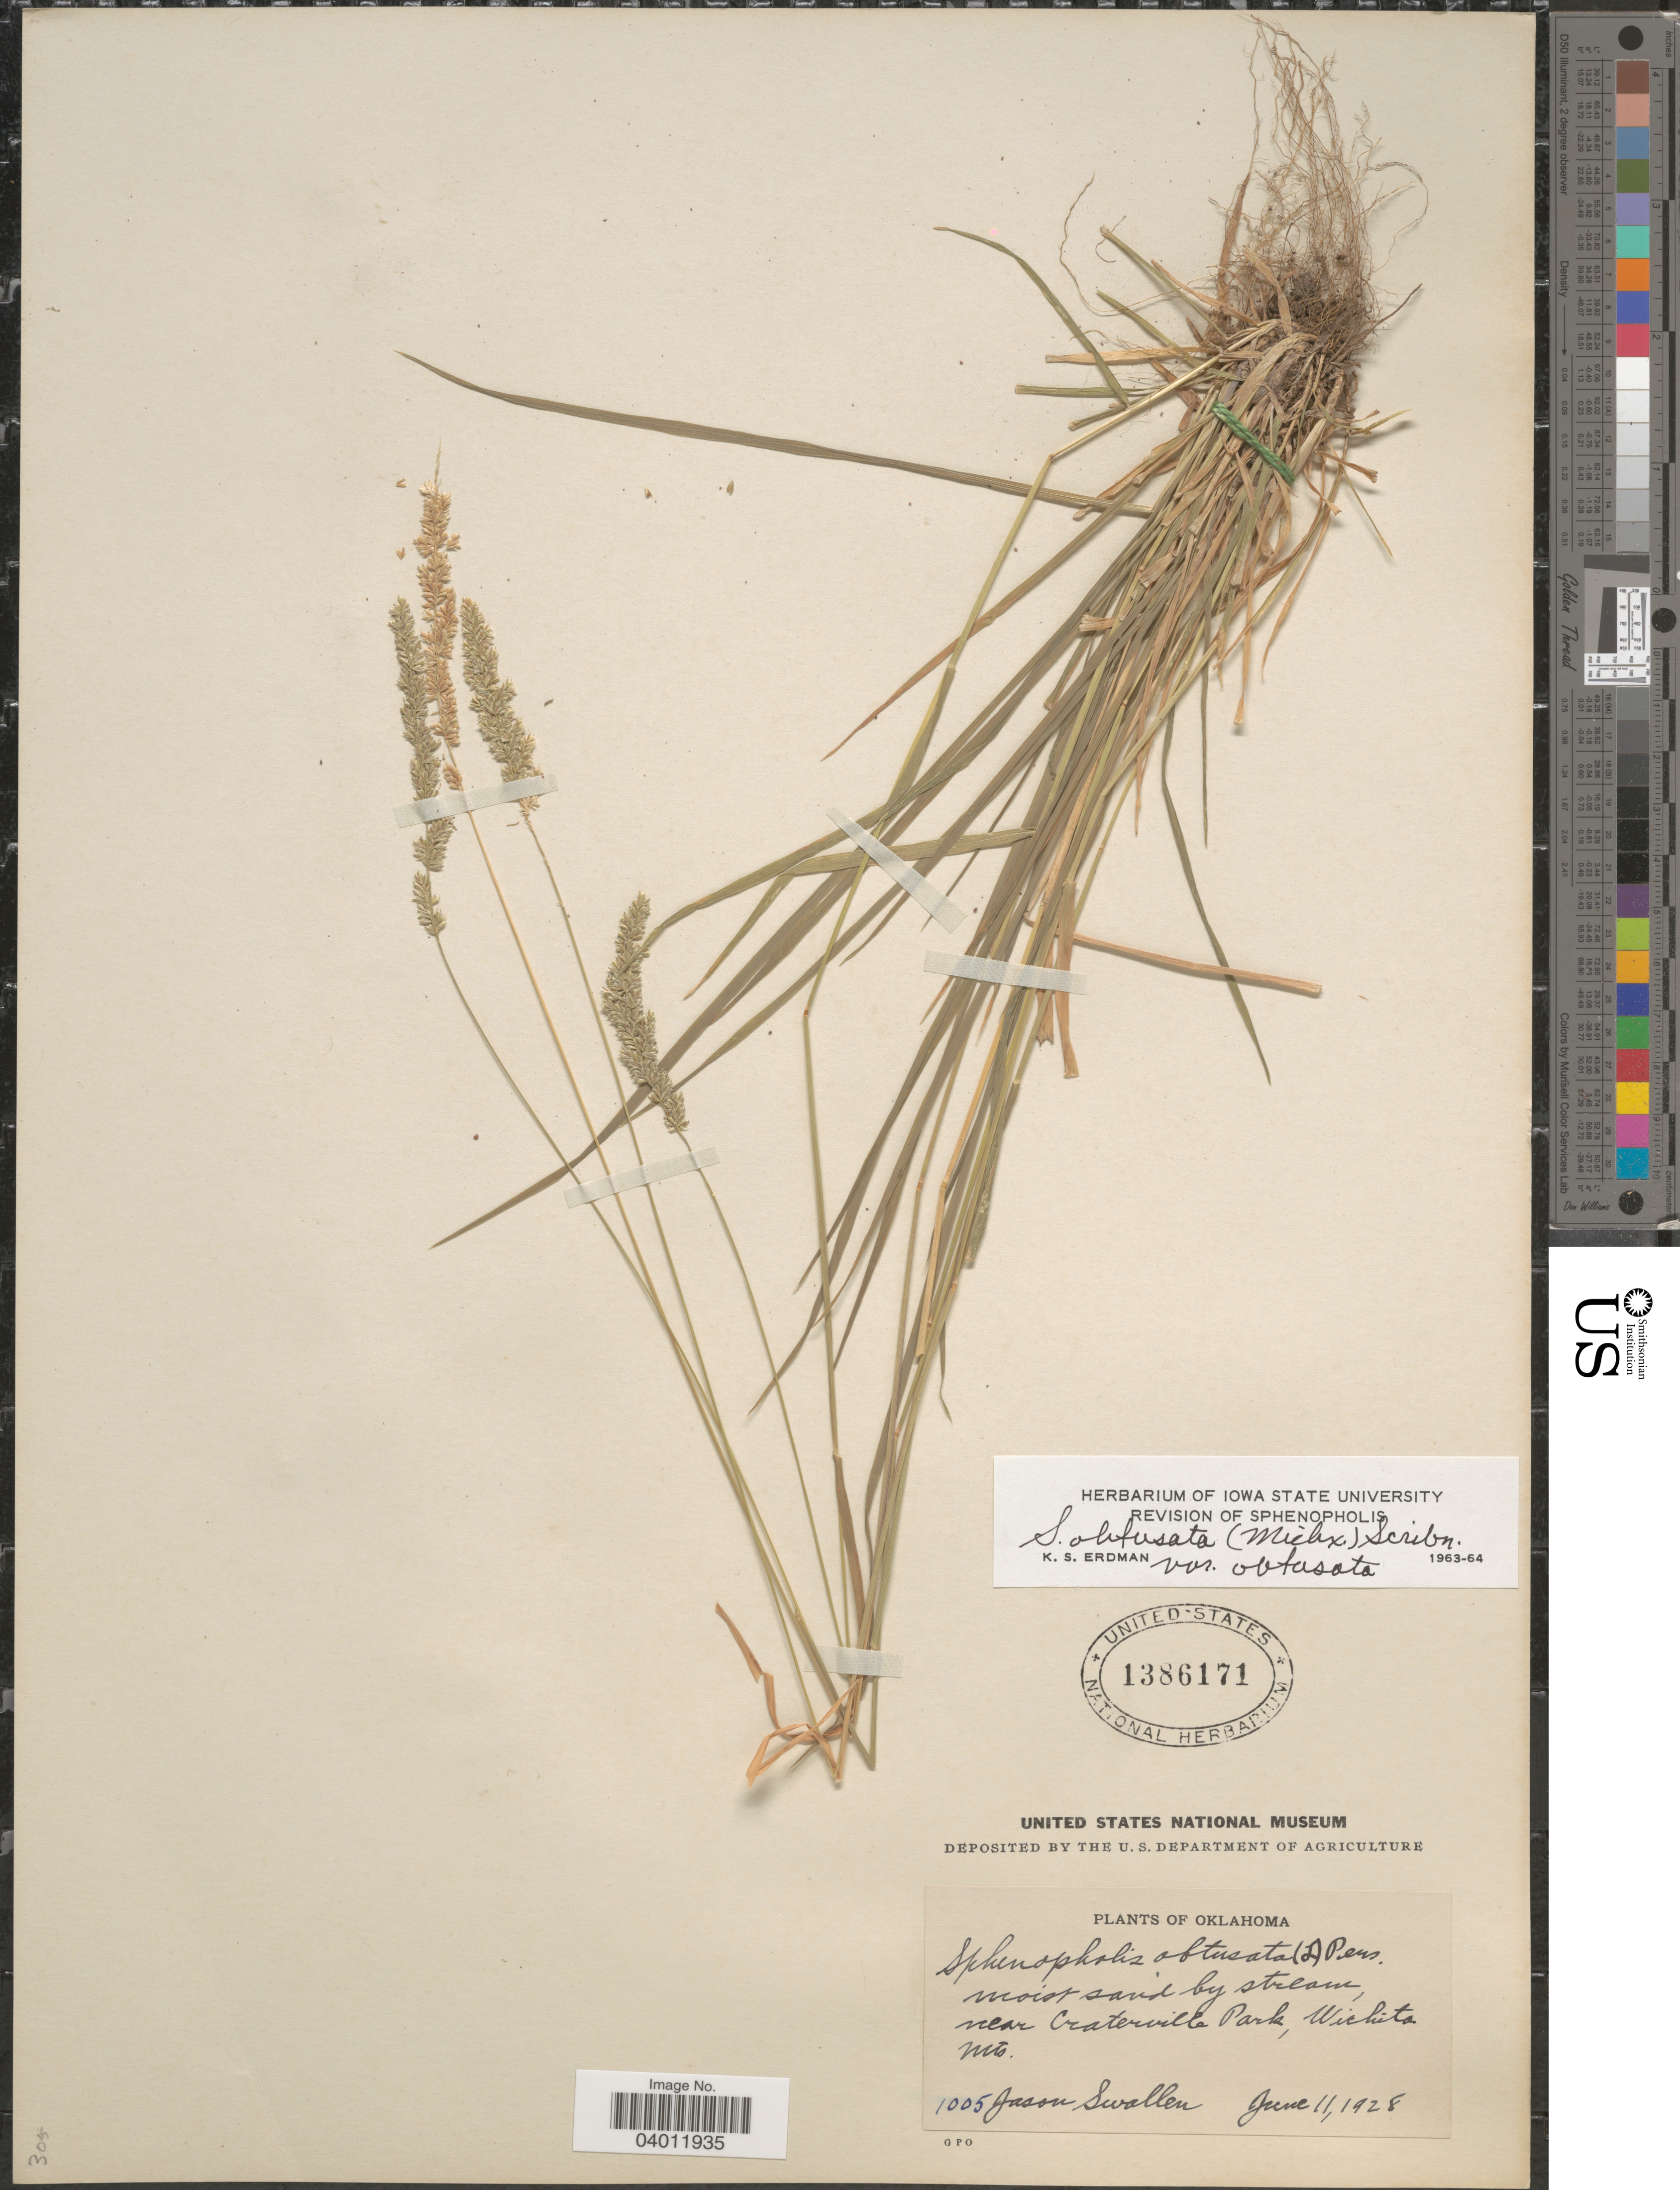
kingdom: Plantae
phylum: Tracheophyta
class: Liliopsida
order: Poales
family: Poaceae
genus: Sphenopholis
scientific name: Sphenopholis obtusata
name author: (Michx.) Scribn.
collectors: J. R. Swallen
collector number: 1005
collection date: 1928-06-11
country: United States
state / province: Oklahoma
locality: Near Craterville Park, Wichita Mts.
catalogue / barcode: US 1386171